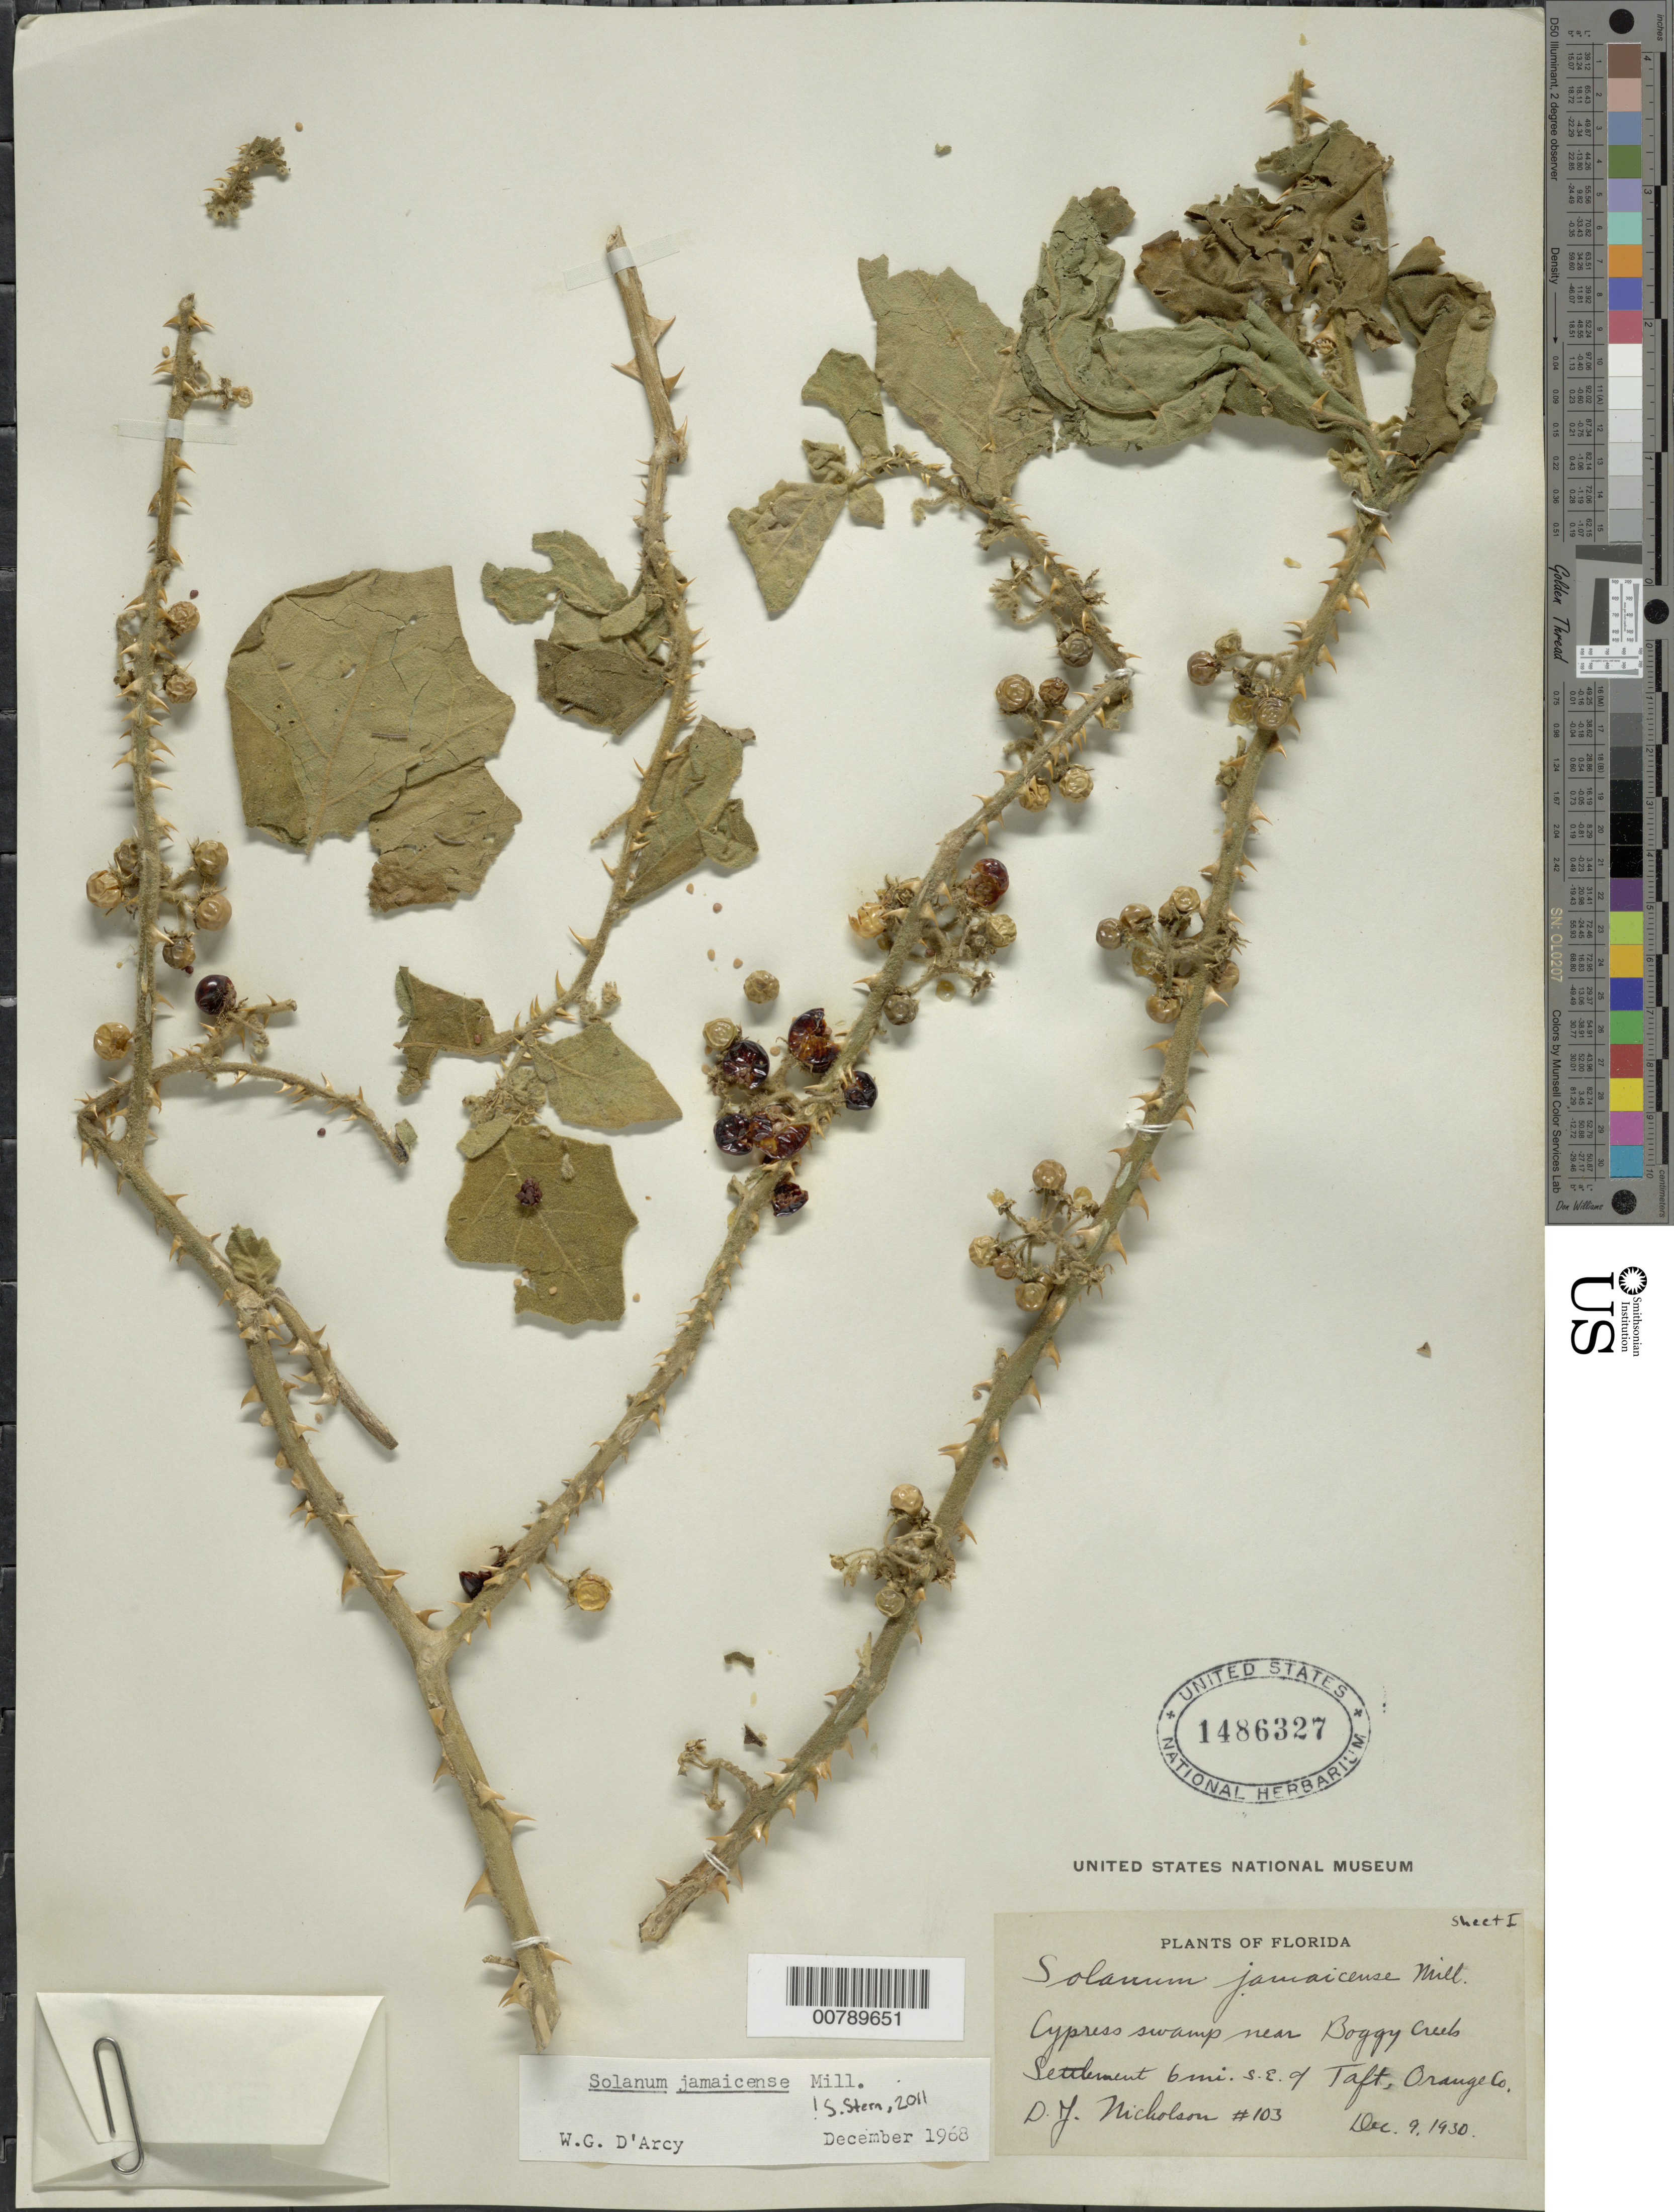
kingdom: Plantae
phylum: Tracheophyta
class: Magnoliopsida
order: Solanales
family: Solanaceae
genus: Solanum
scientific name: Solanum jamaicense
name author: Mill.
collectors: D. Nicholson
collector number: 103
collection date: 1930-12-09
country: United States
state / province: Florida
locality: Cypress swamp near Boggy Creek, Settlement 6 mi. S. E. of Taft, Orange Co.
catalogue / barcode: US 1486327